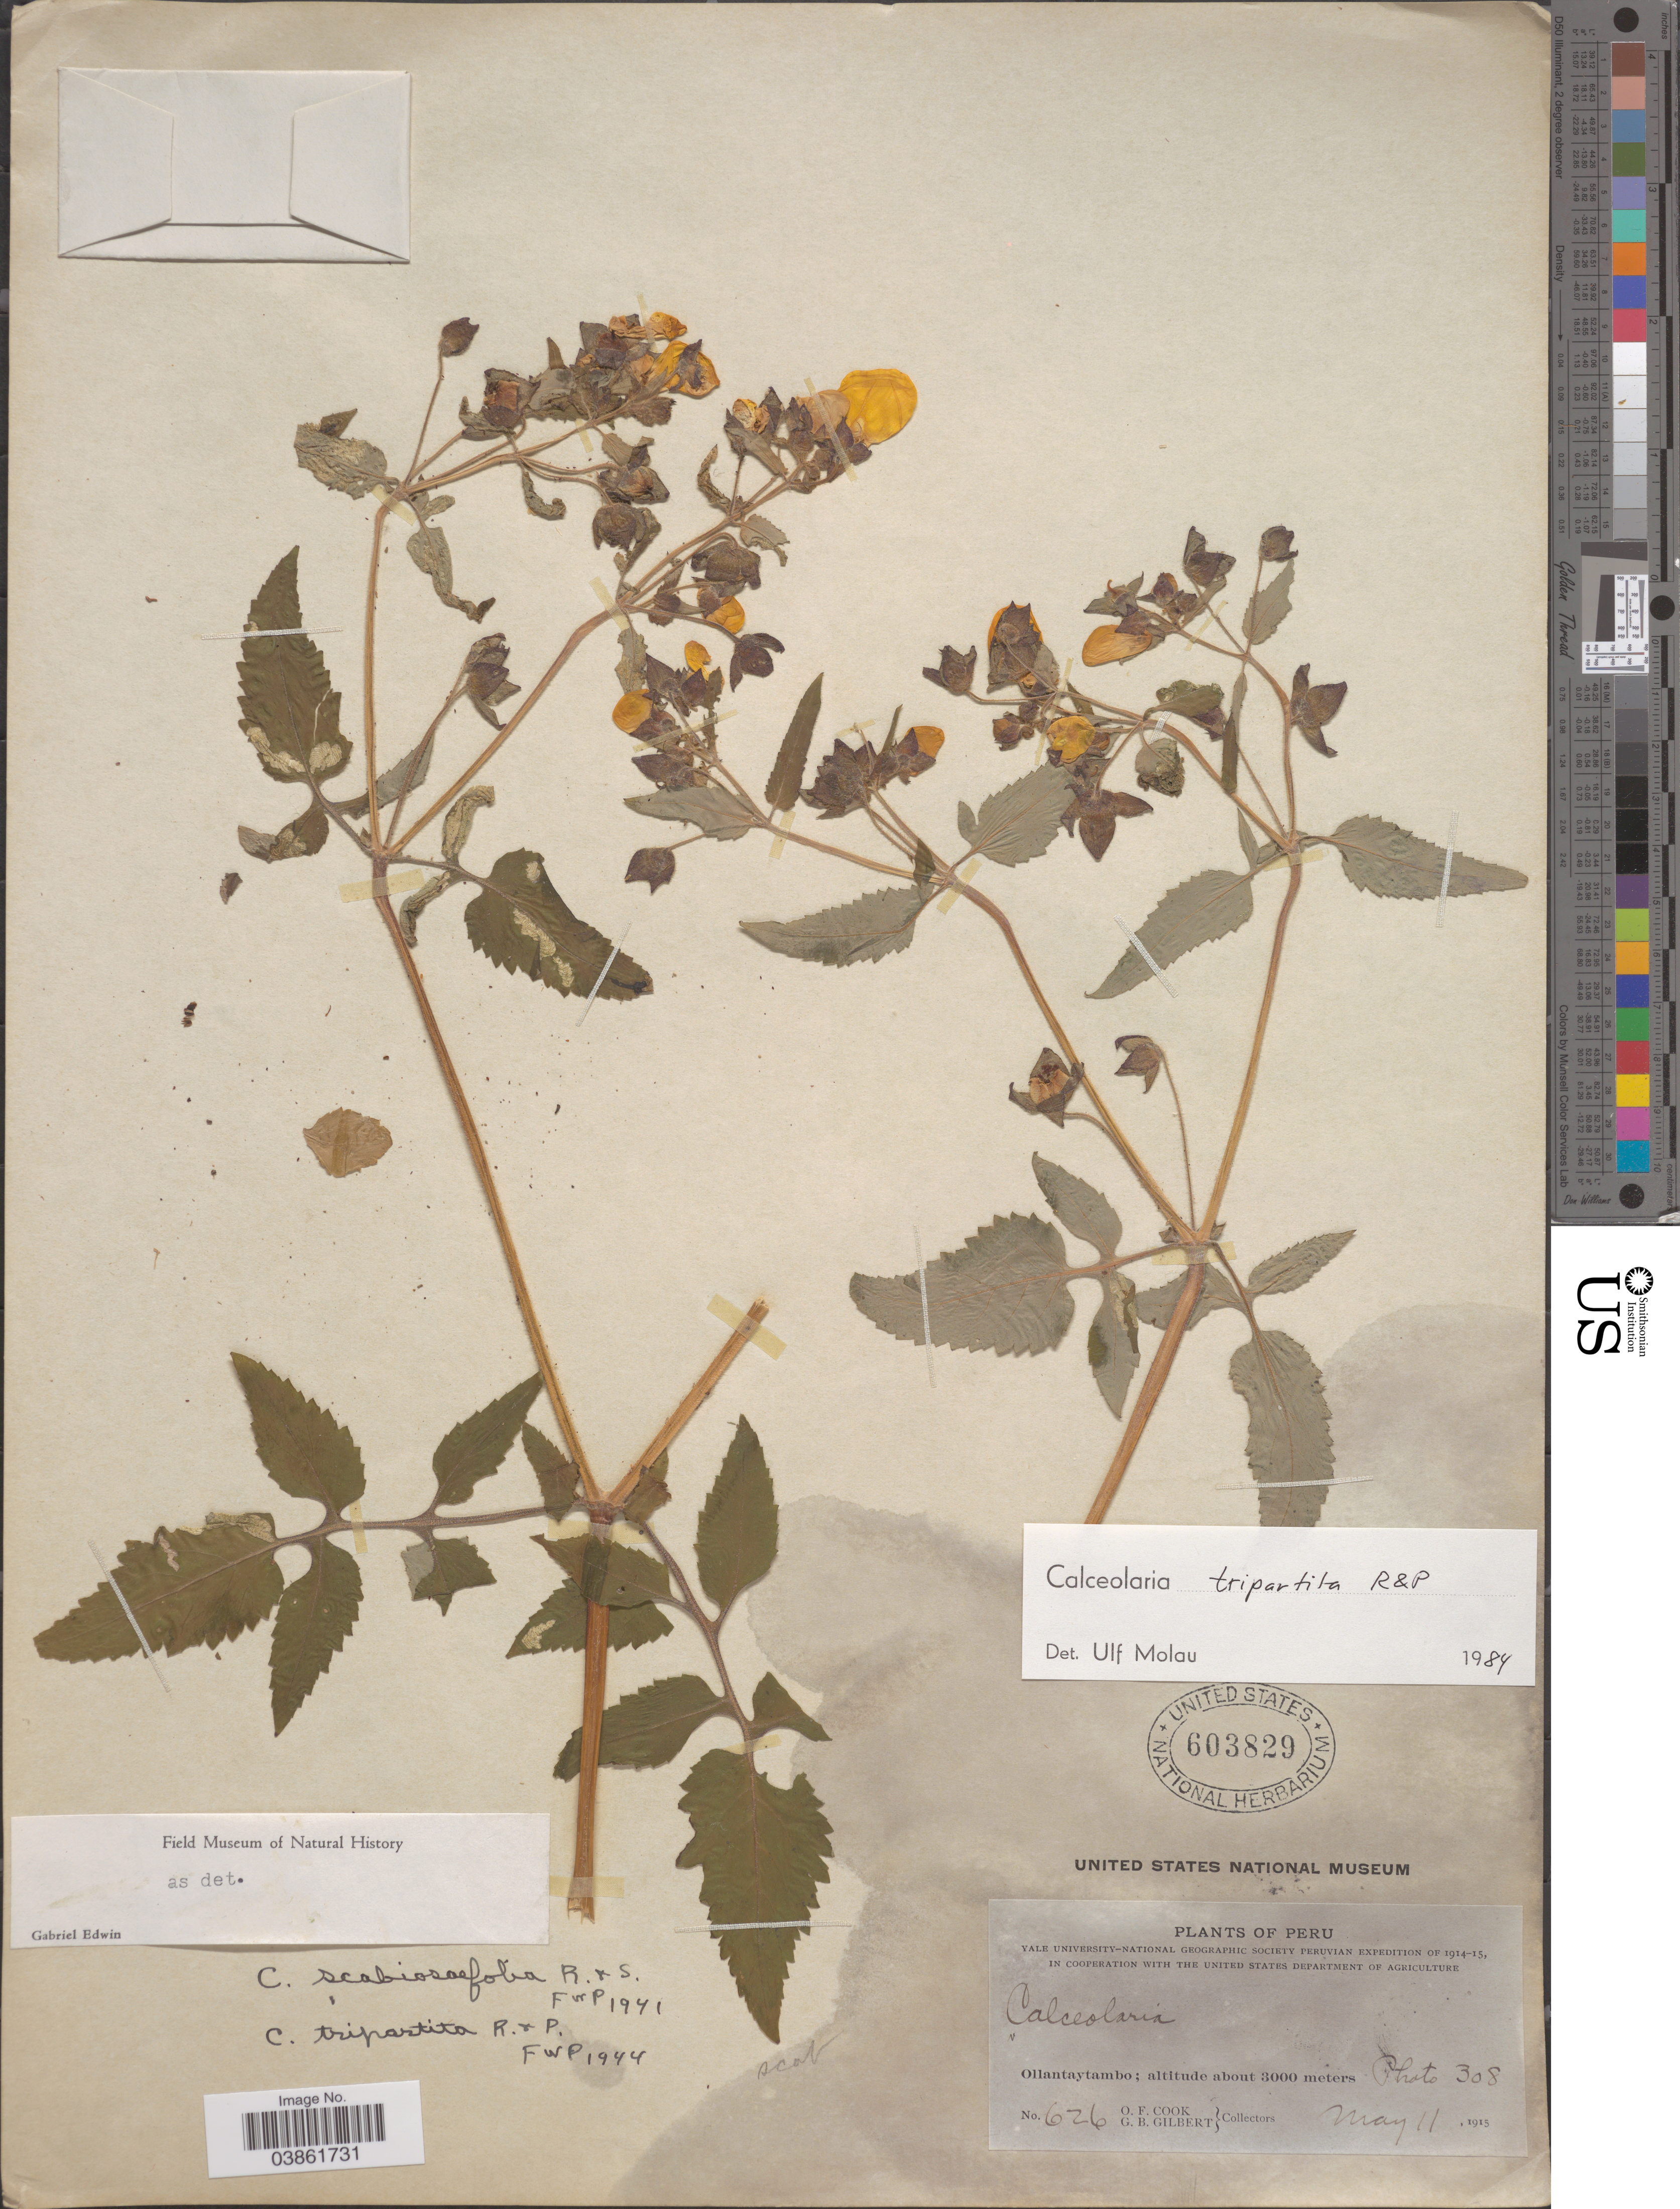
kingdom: Plantae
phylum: Tracheophyta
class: Magnoliopsida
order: Lamiales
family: Calceolariaceae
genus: Calceolaria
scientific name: Calceolaria tripartita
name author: Ruiz & Pav.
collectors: O. F. Cook & G. B. Gilbert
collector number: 626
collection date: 1915-05-11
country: Peru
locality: Ollantaytambo.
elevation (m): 3000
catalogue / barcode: US 603829